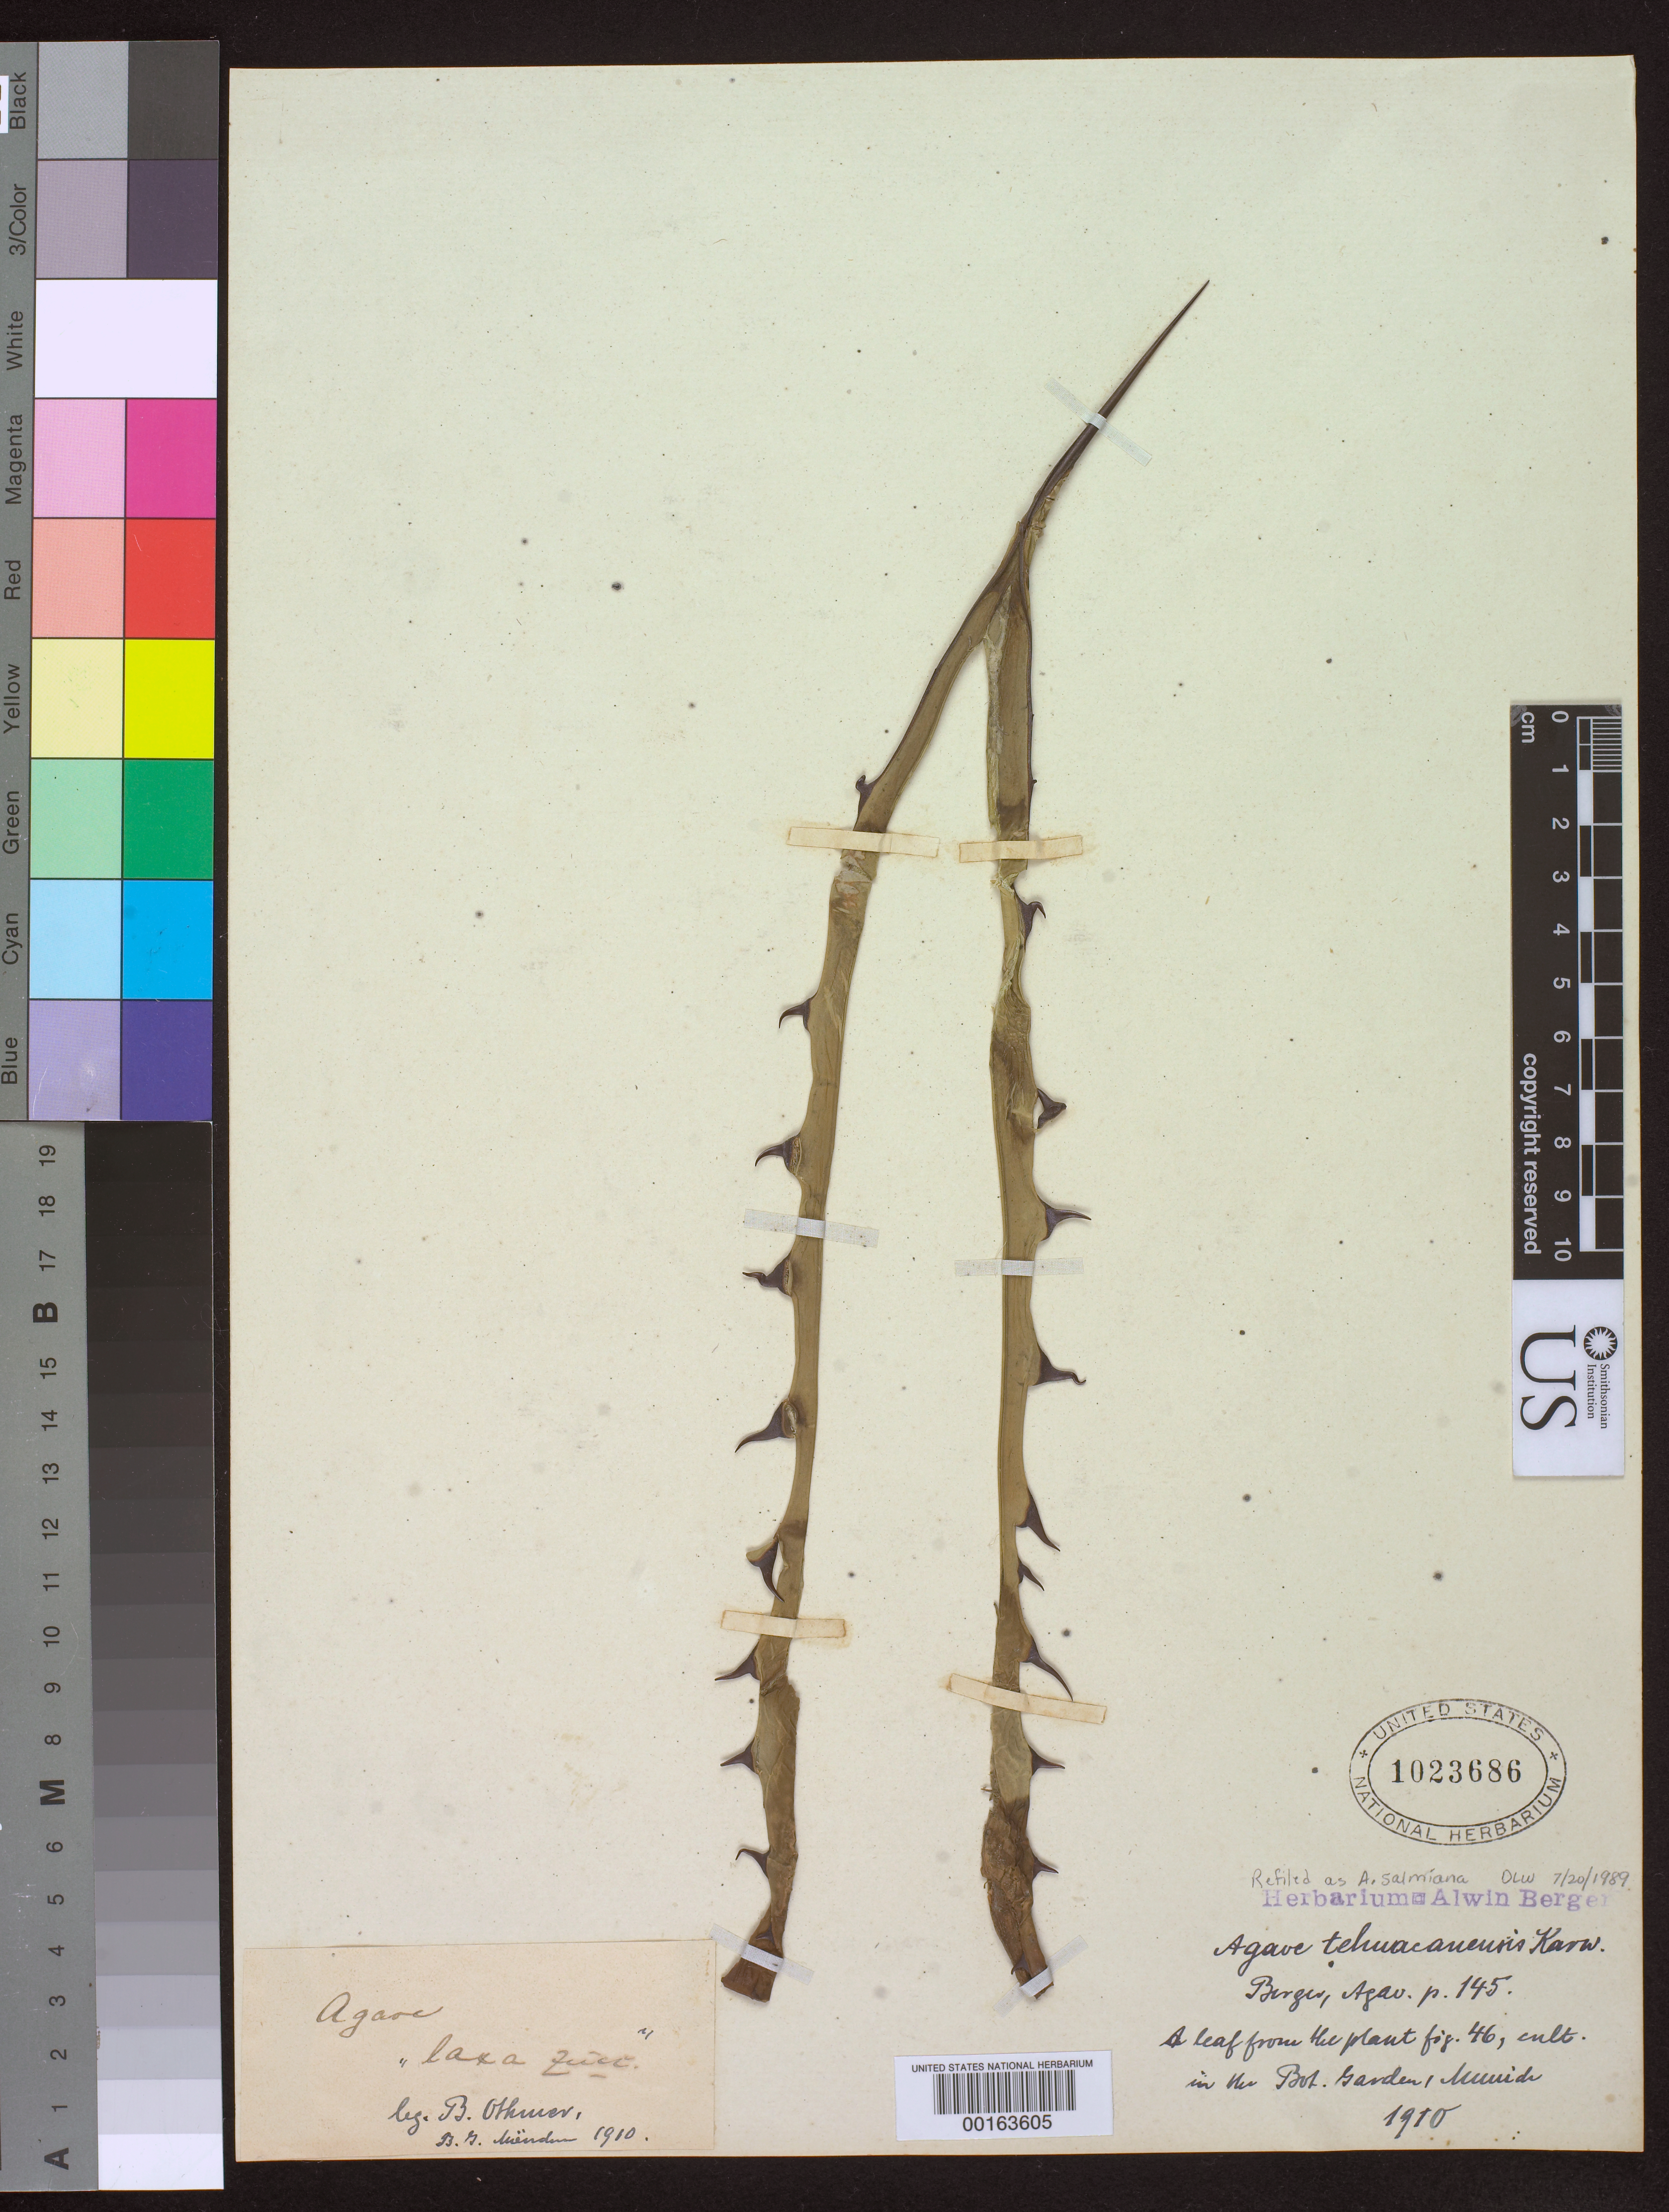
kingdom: Plantae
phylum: Tracheophyta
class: Liliopsida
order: Asparagales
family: Asparagaceae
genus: Agave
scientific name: Agave salmiana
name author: Otto ex Salm-Dyck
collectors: ex herb. A. Berger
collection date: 1909-06-02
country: Mexico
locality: Cultivated at La Mortola, Italy.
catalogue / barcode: US 1023686